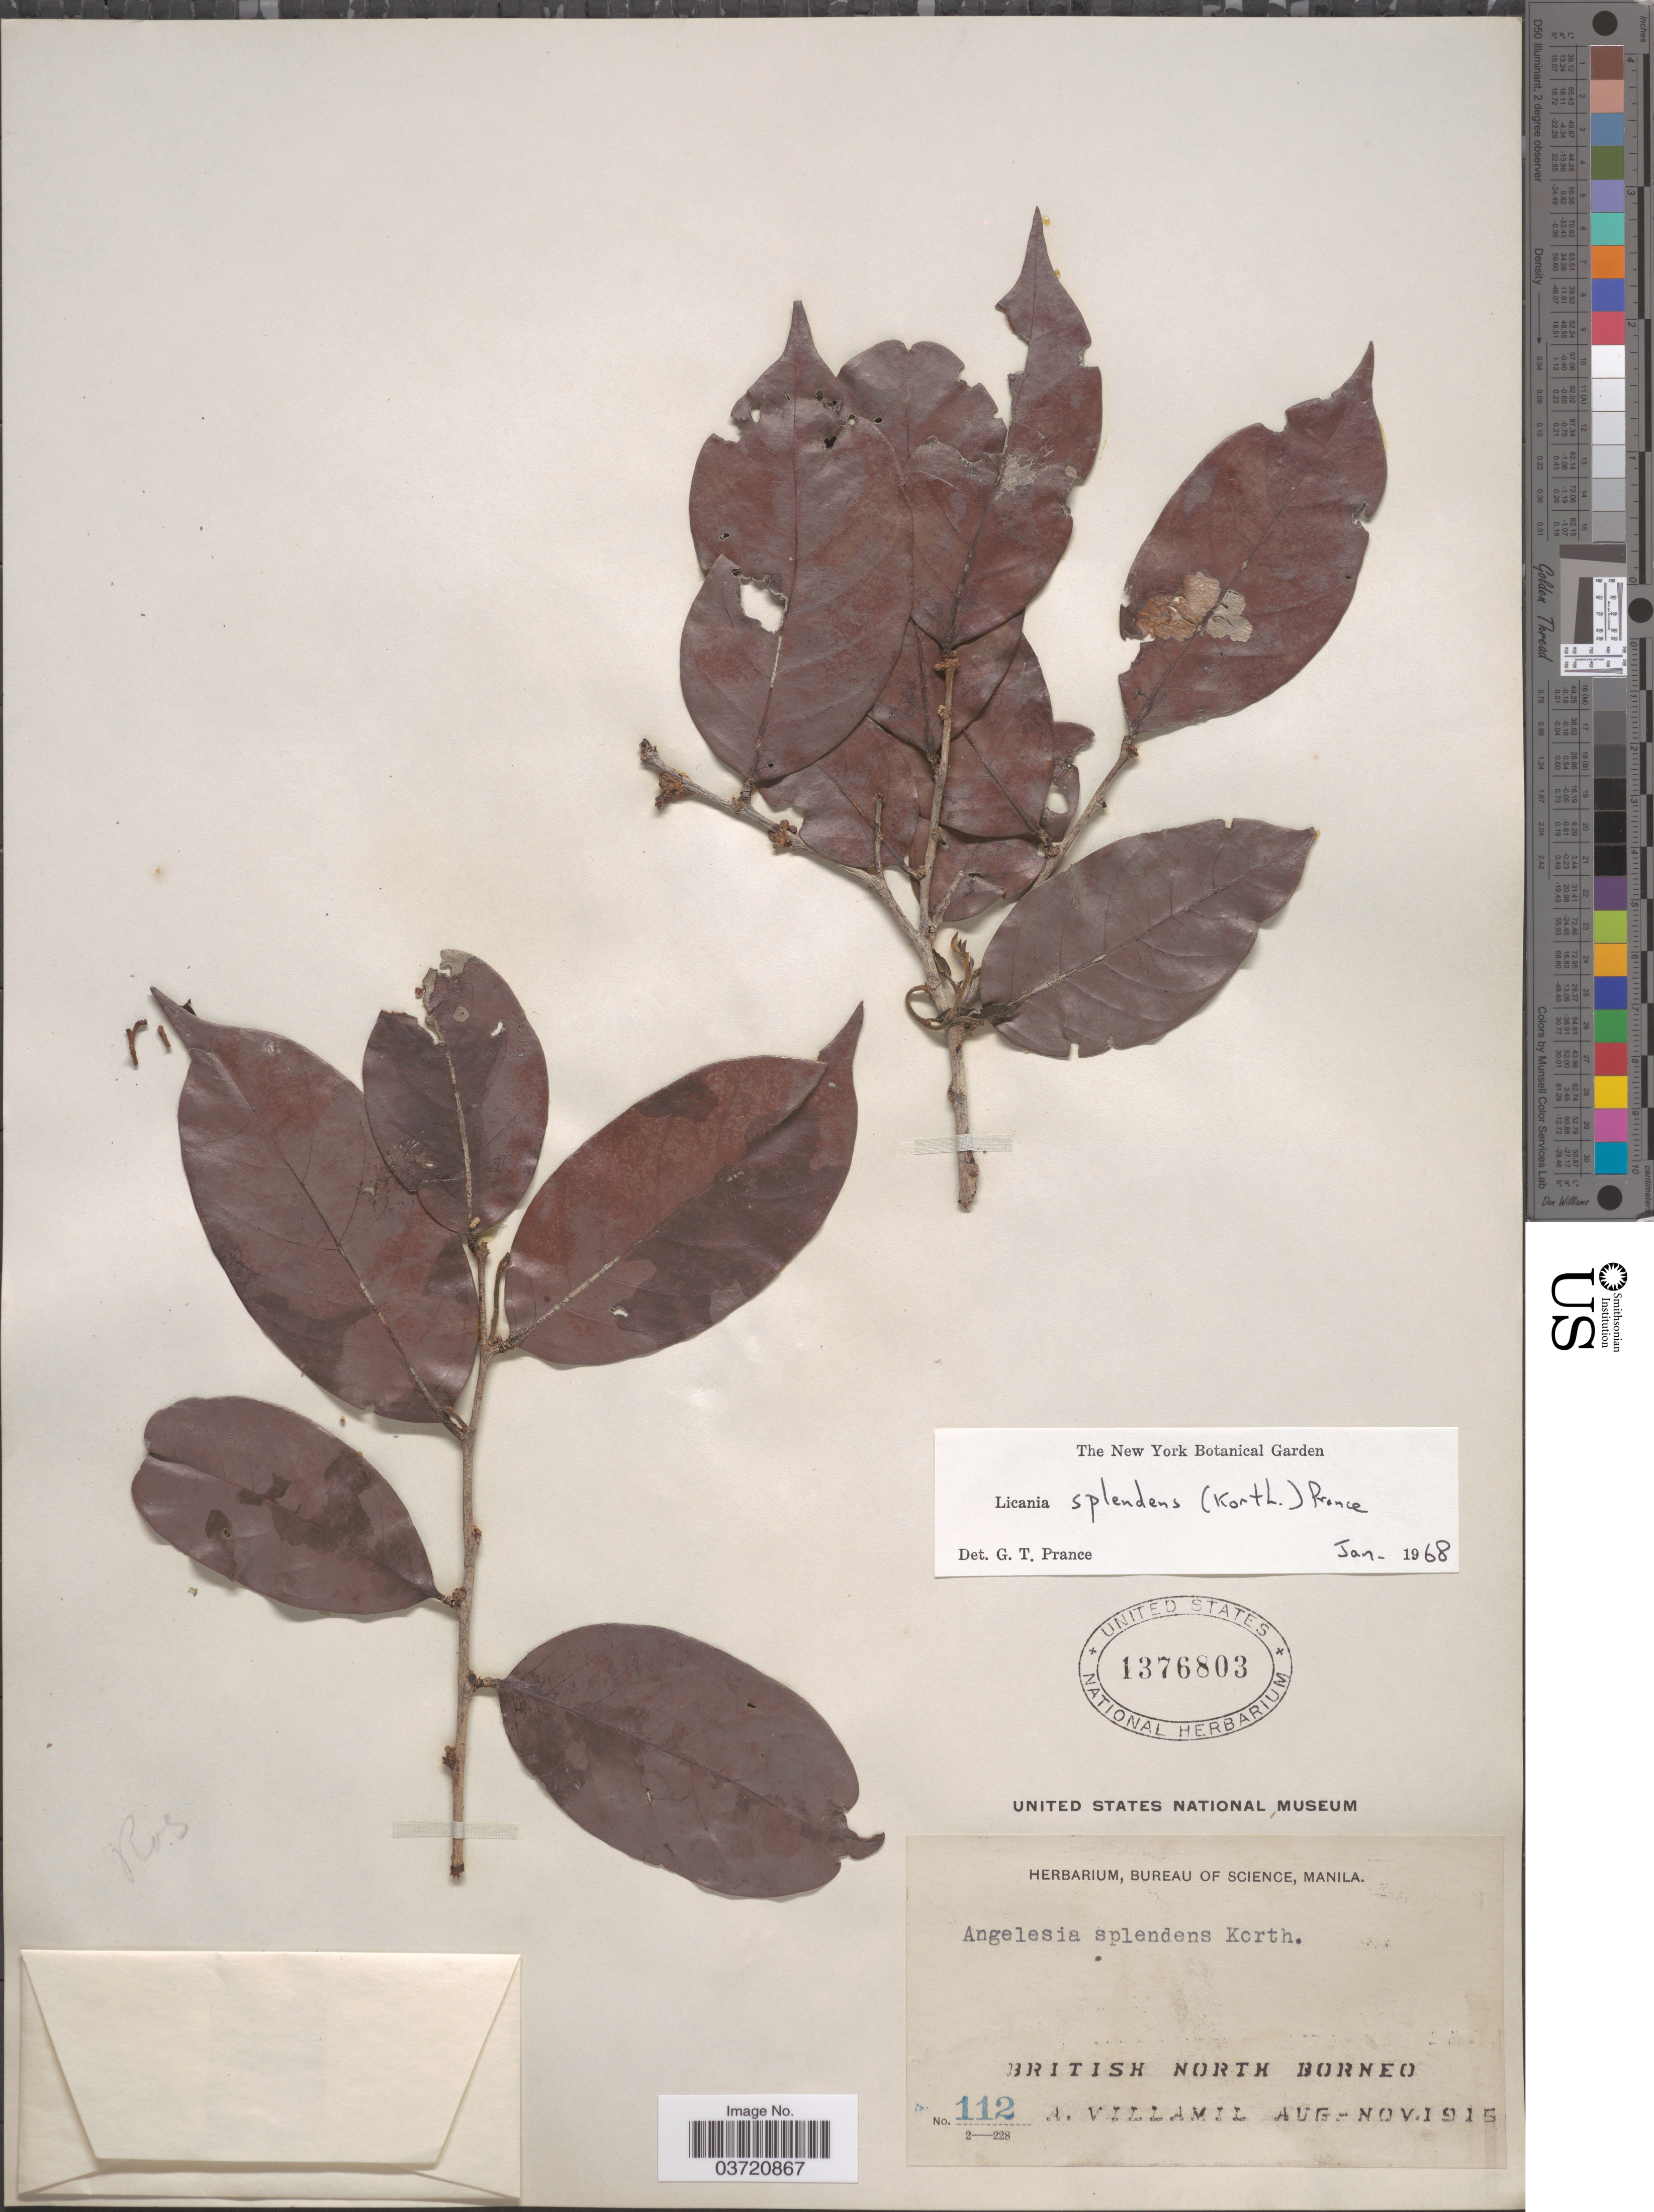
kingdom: Plantae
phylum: Tracheophyta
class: Magnoliopsida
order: Malpighiales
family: Chrysobalanaceae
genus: Licania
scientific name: Licania splendens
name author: (Korth.) Prance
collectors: A. Villamil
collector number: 112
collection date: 1915-08/1915-11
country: Malaysia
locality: British North Borneo.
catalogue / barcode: US 1376803